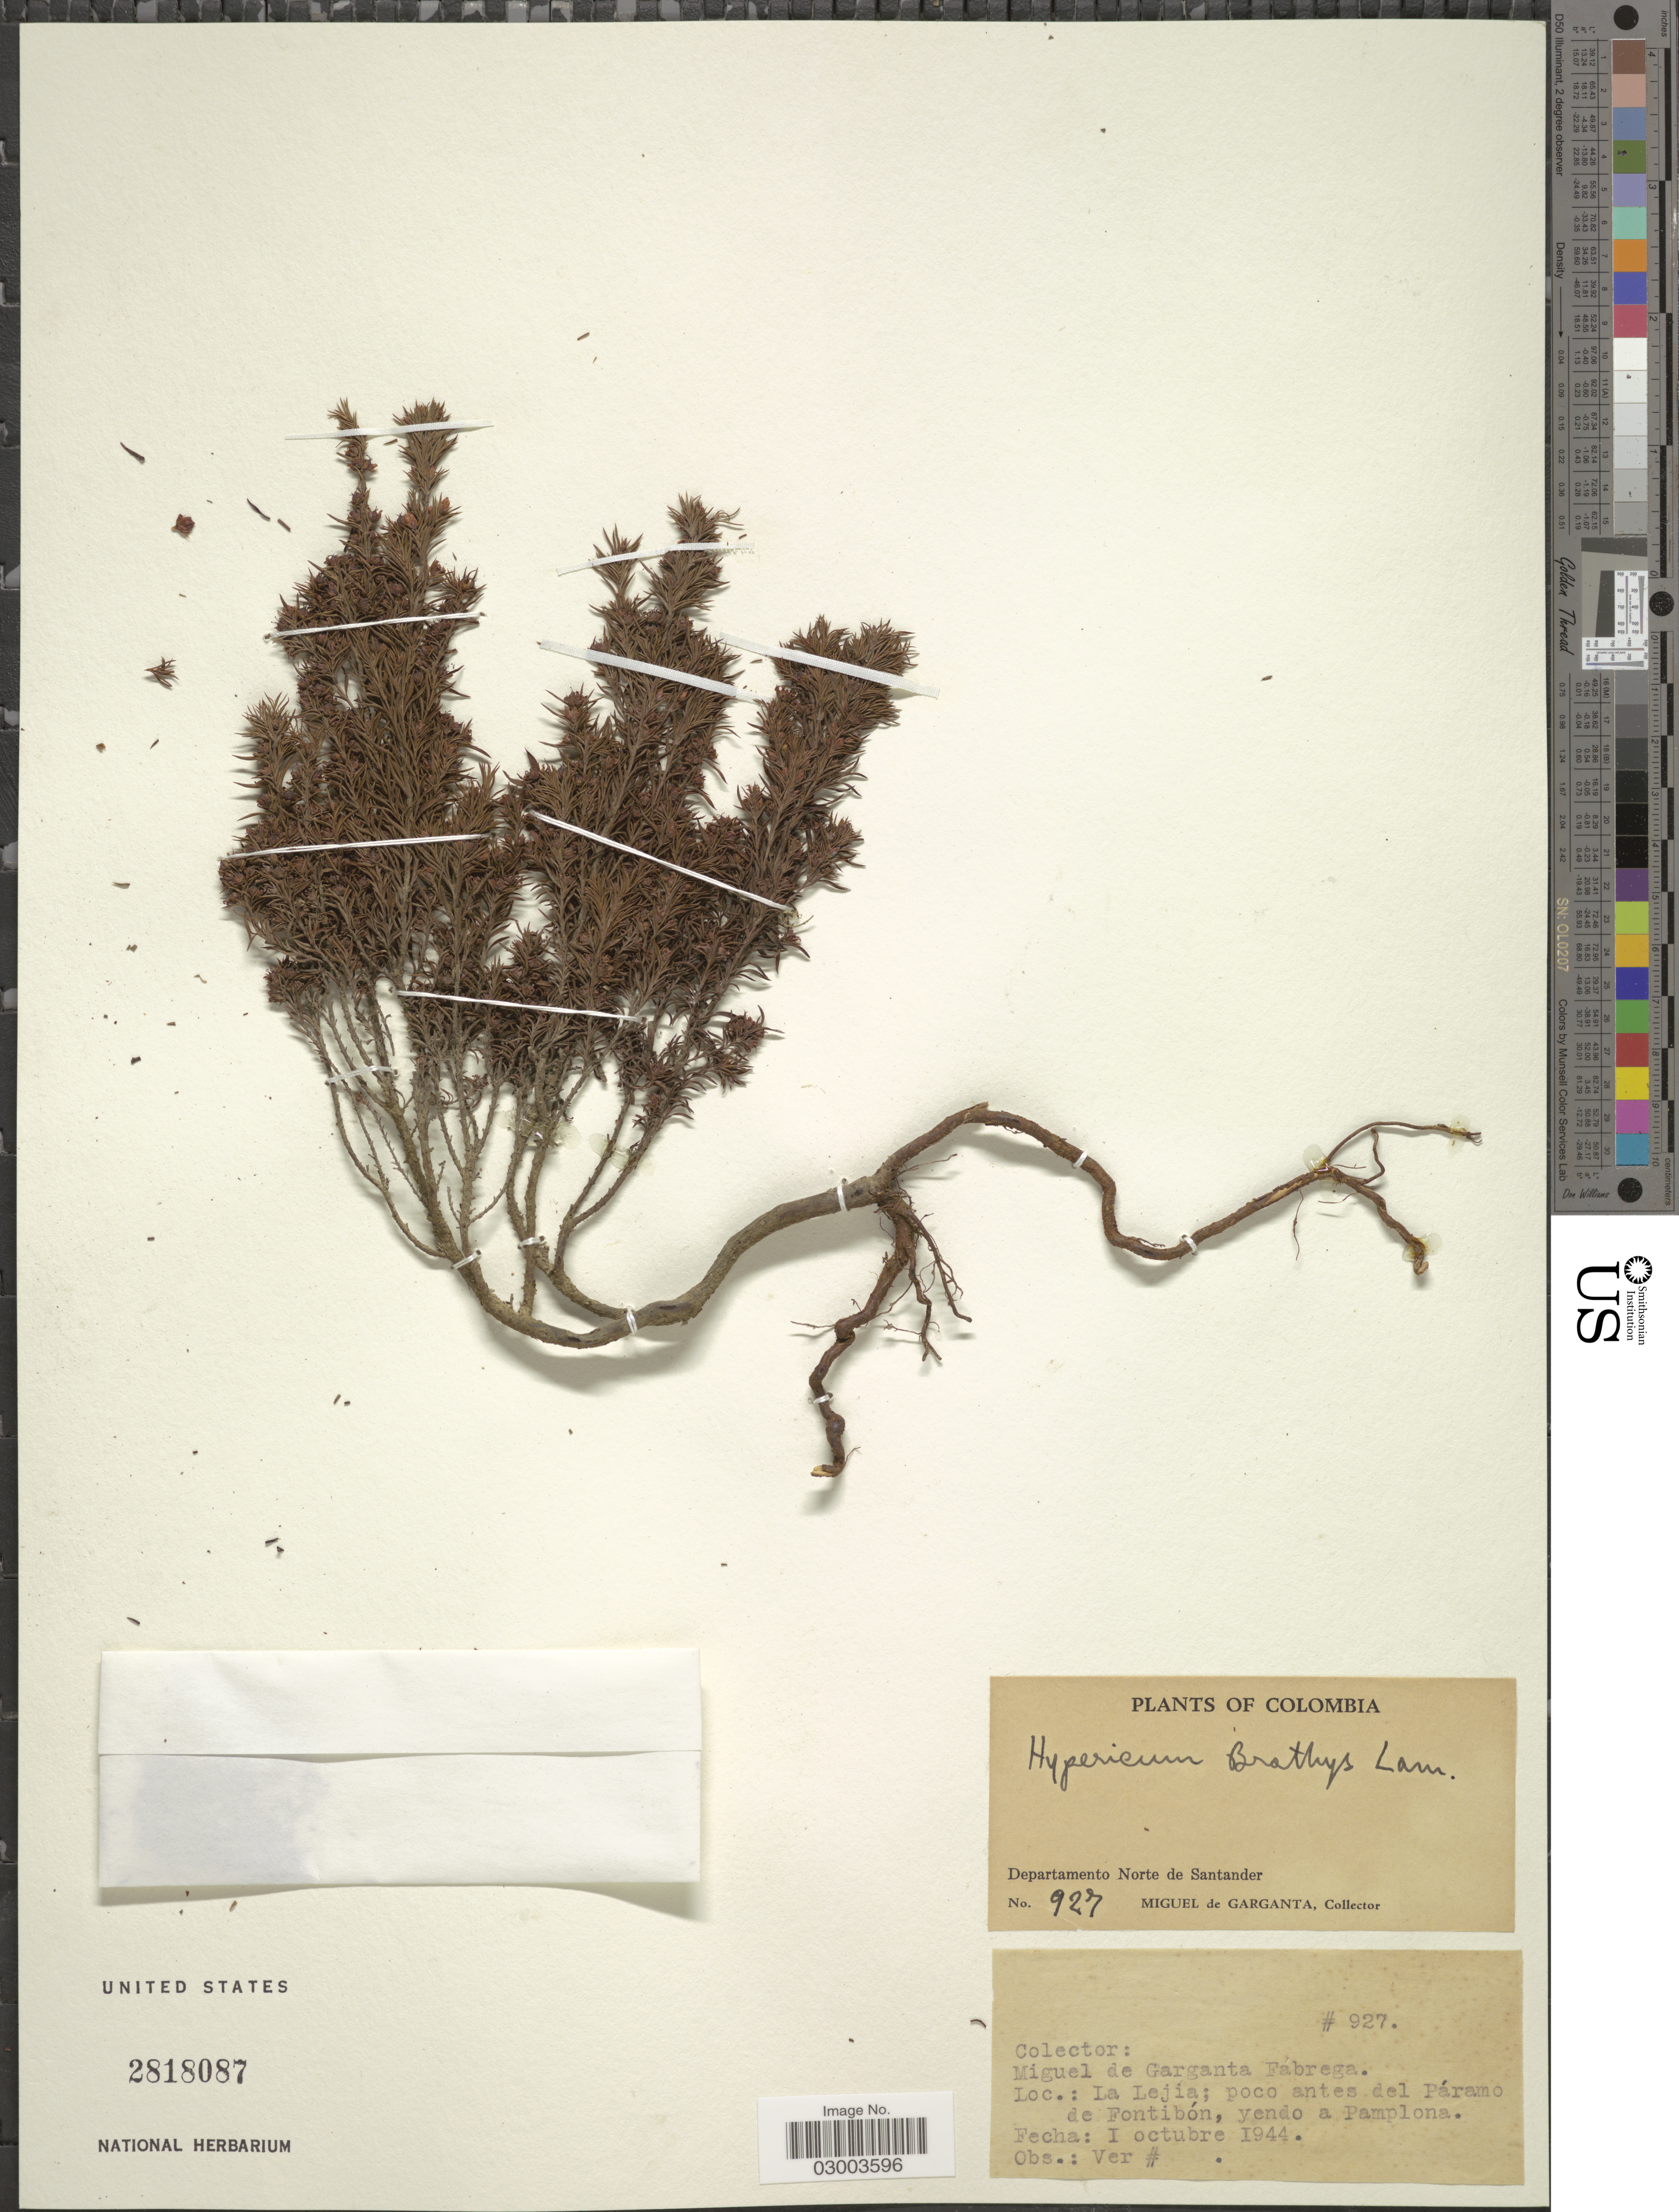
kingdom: Plantae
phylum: Tracheophyta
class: Magnoliopsida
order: Malpighiales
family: Hypericaceae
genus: Hypericum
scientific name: Hypericum juniperinum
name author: Kunth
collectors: M. Garganta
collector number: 927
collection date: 1944-10-01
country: Colombia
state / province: Norte de Santander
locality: Departamento Norte de Santander. La Lejia; poco antes del Páramo de Fontibón, yendo a Pamplona.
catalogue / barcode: US 2818087